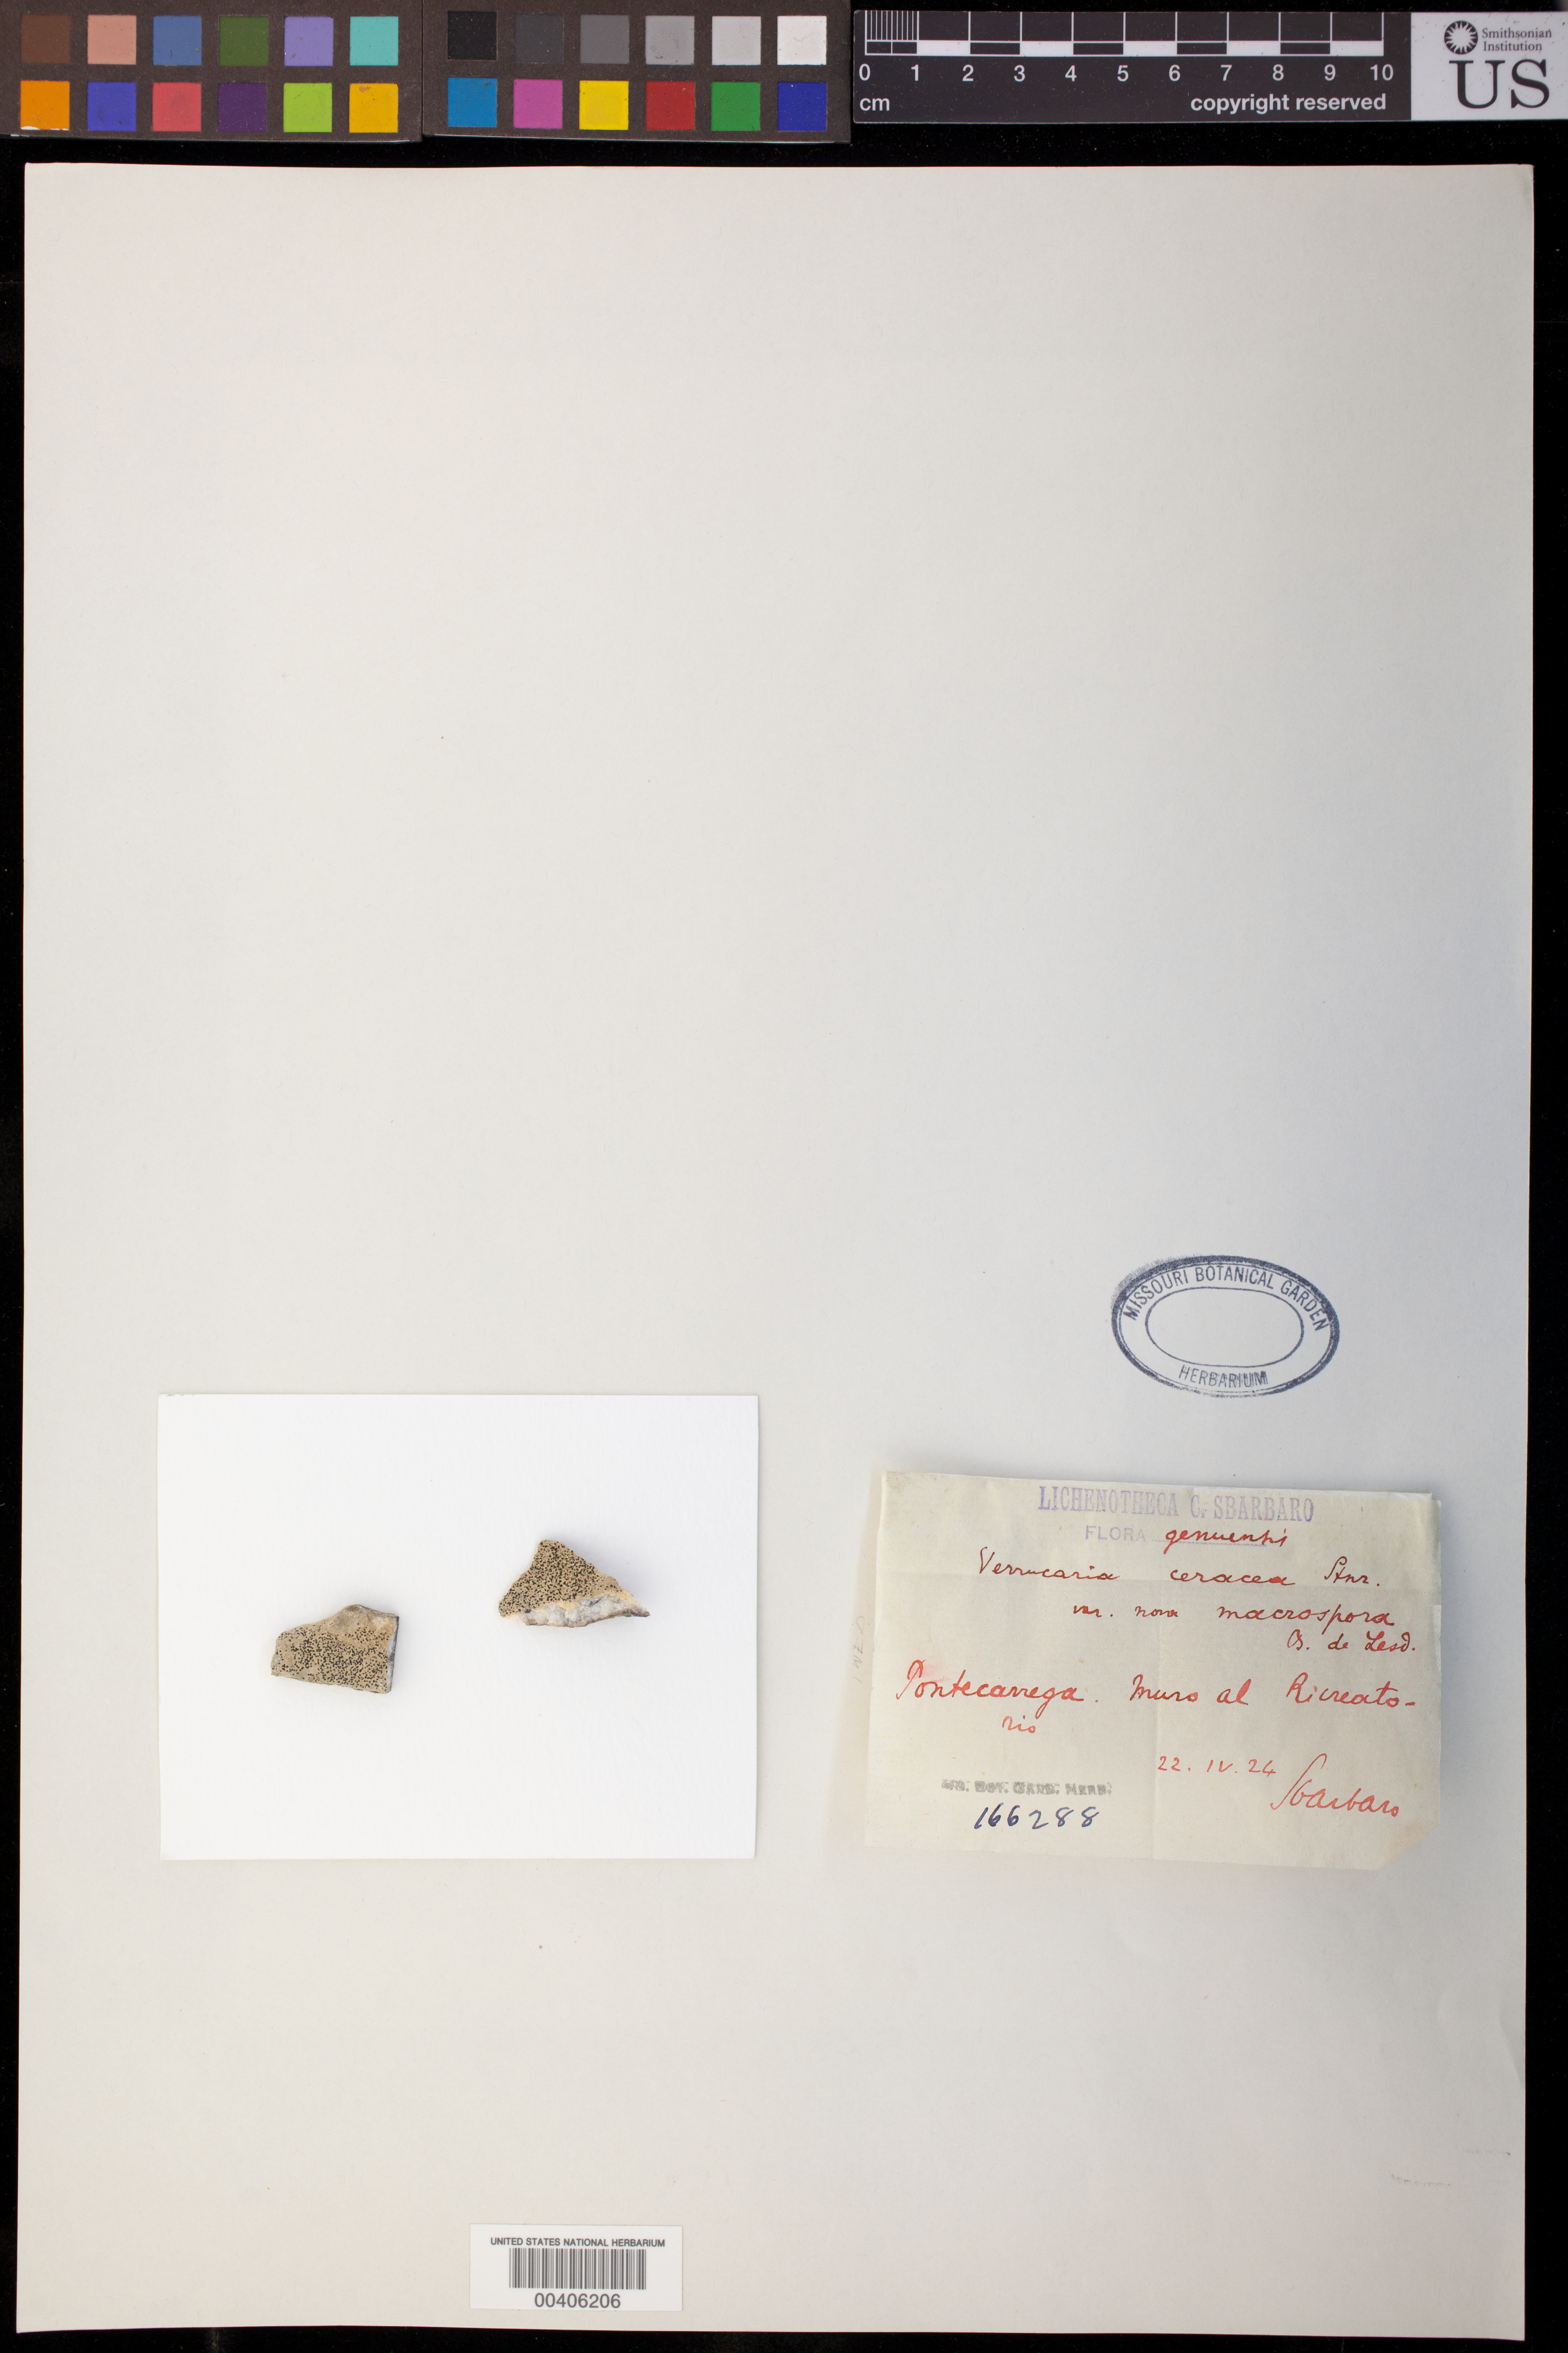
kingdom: Fungi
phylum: Ascomycota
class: Eurotiomycetes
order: Verrucariales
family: Verrucariaceae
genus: Verrucaria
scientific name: Verrucaria ceracea var. macrospora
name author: B. de Lesd.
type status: Type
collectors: C. Sbarbaro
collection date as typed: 22 Apr 1924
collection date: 1924-04-22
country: Italy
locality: Pontecarrega, murs [mura?] al Ricreato-ris. [Pontecarrega, murs (walls?) to Ricreato-ris. (?)]